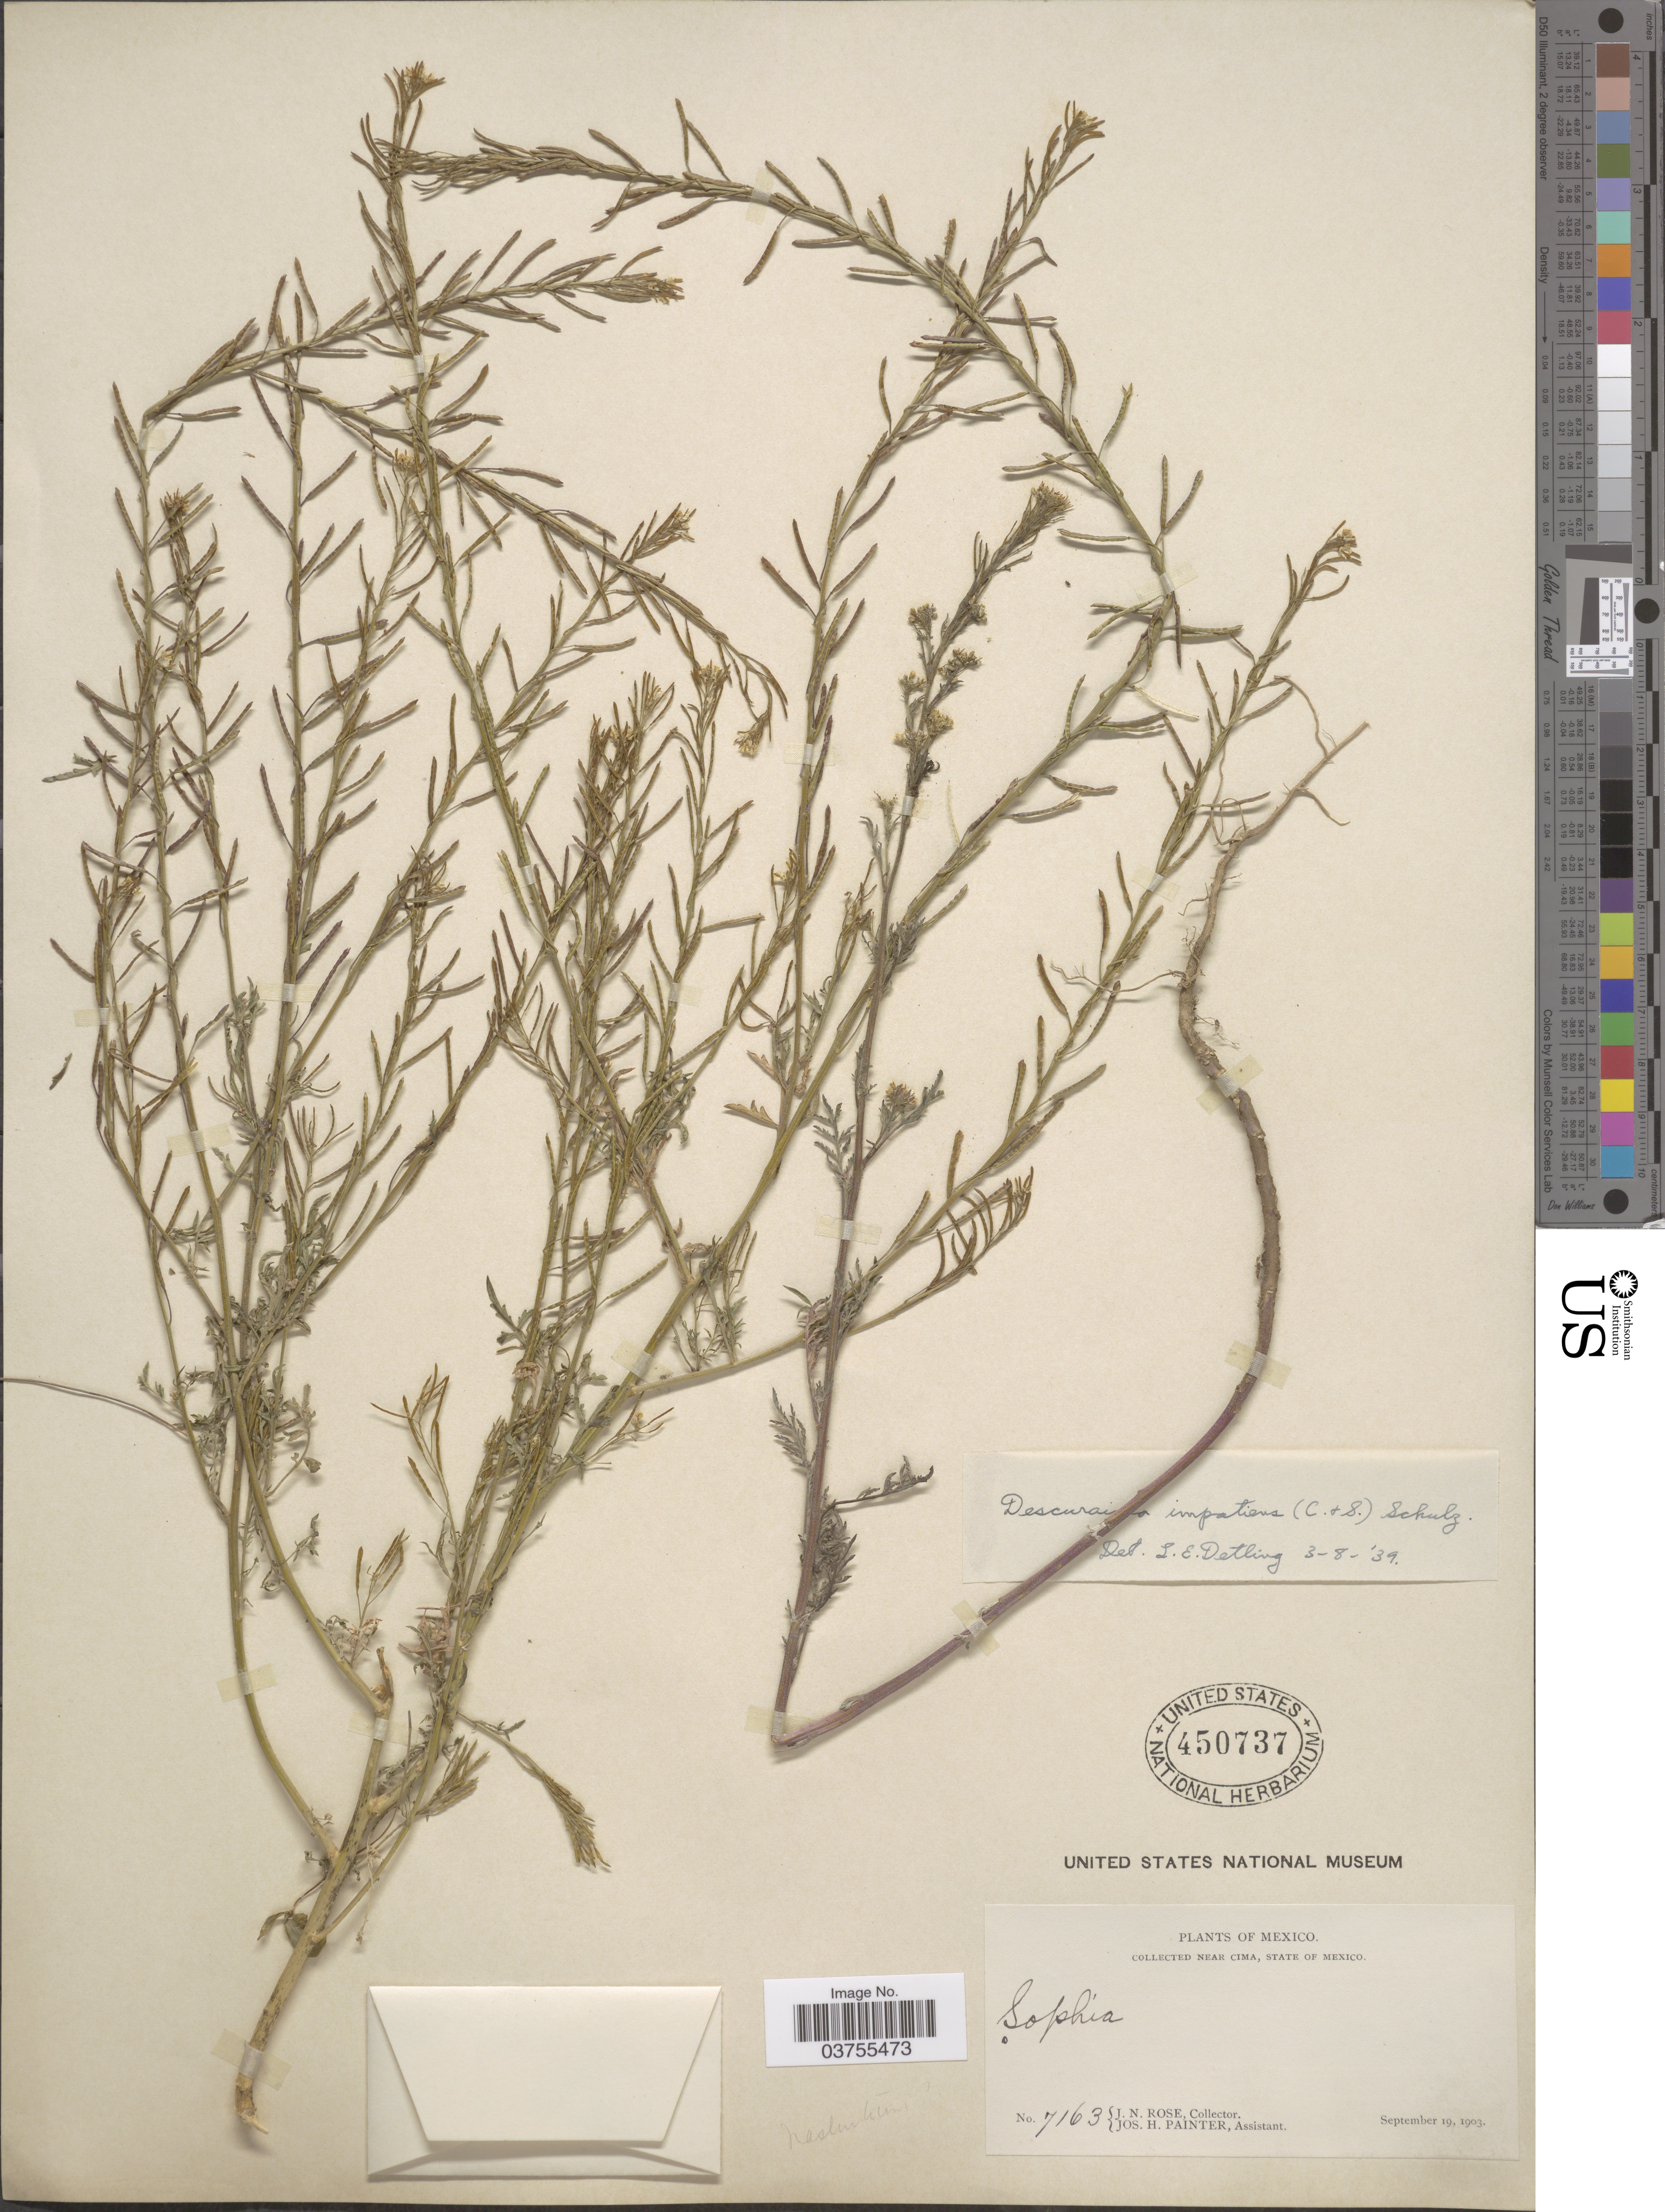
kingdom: Plantae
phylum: Tracheophyta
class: Magnoliopsida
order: Brassicales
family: Brassicaceae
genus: Descurainia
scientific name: Descurainia impatiens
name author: (Schltdl. et al.) O.E. Schulz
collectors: J. N. Rose & J. H. Painter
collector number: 7163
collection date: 1903-09-19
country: Mexico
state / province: México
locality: Near Cima, State of Mexico.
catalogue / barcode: US 450737